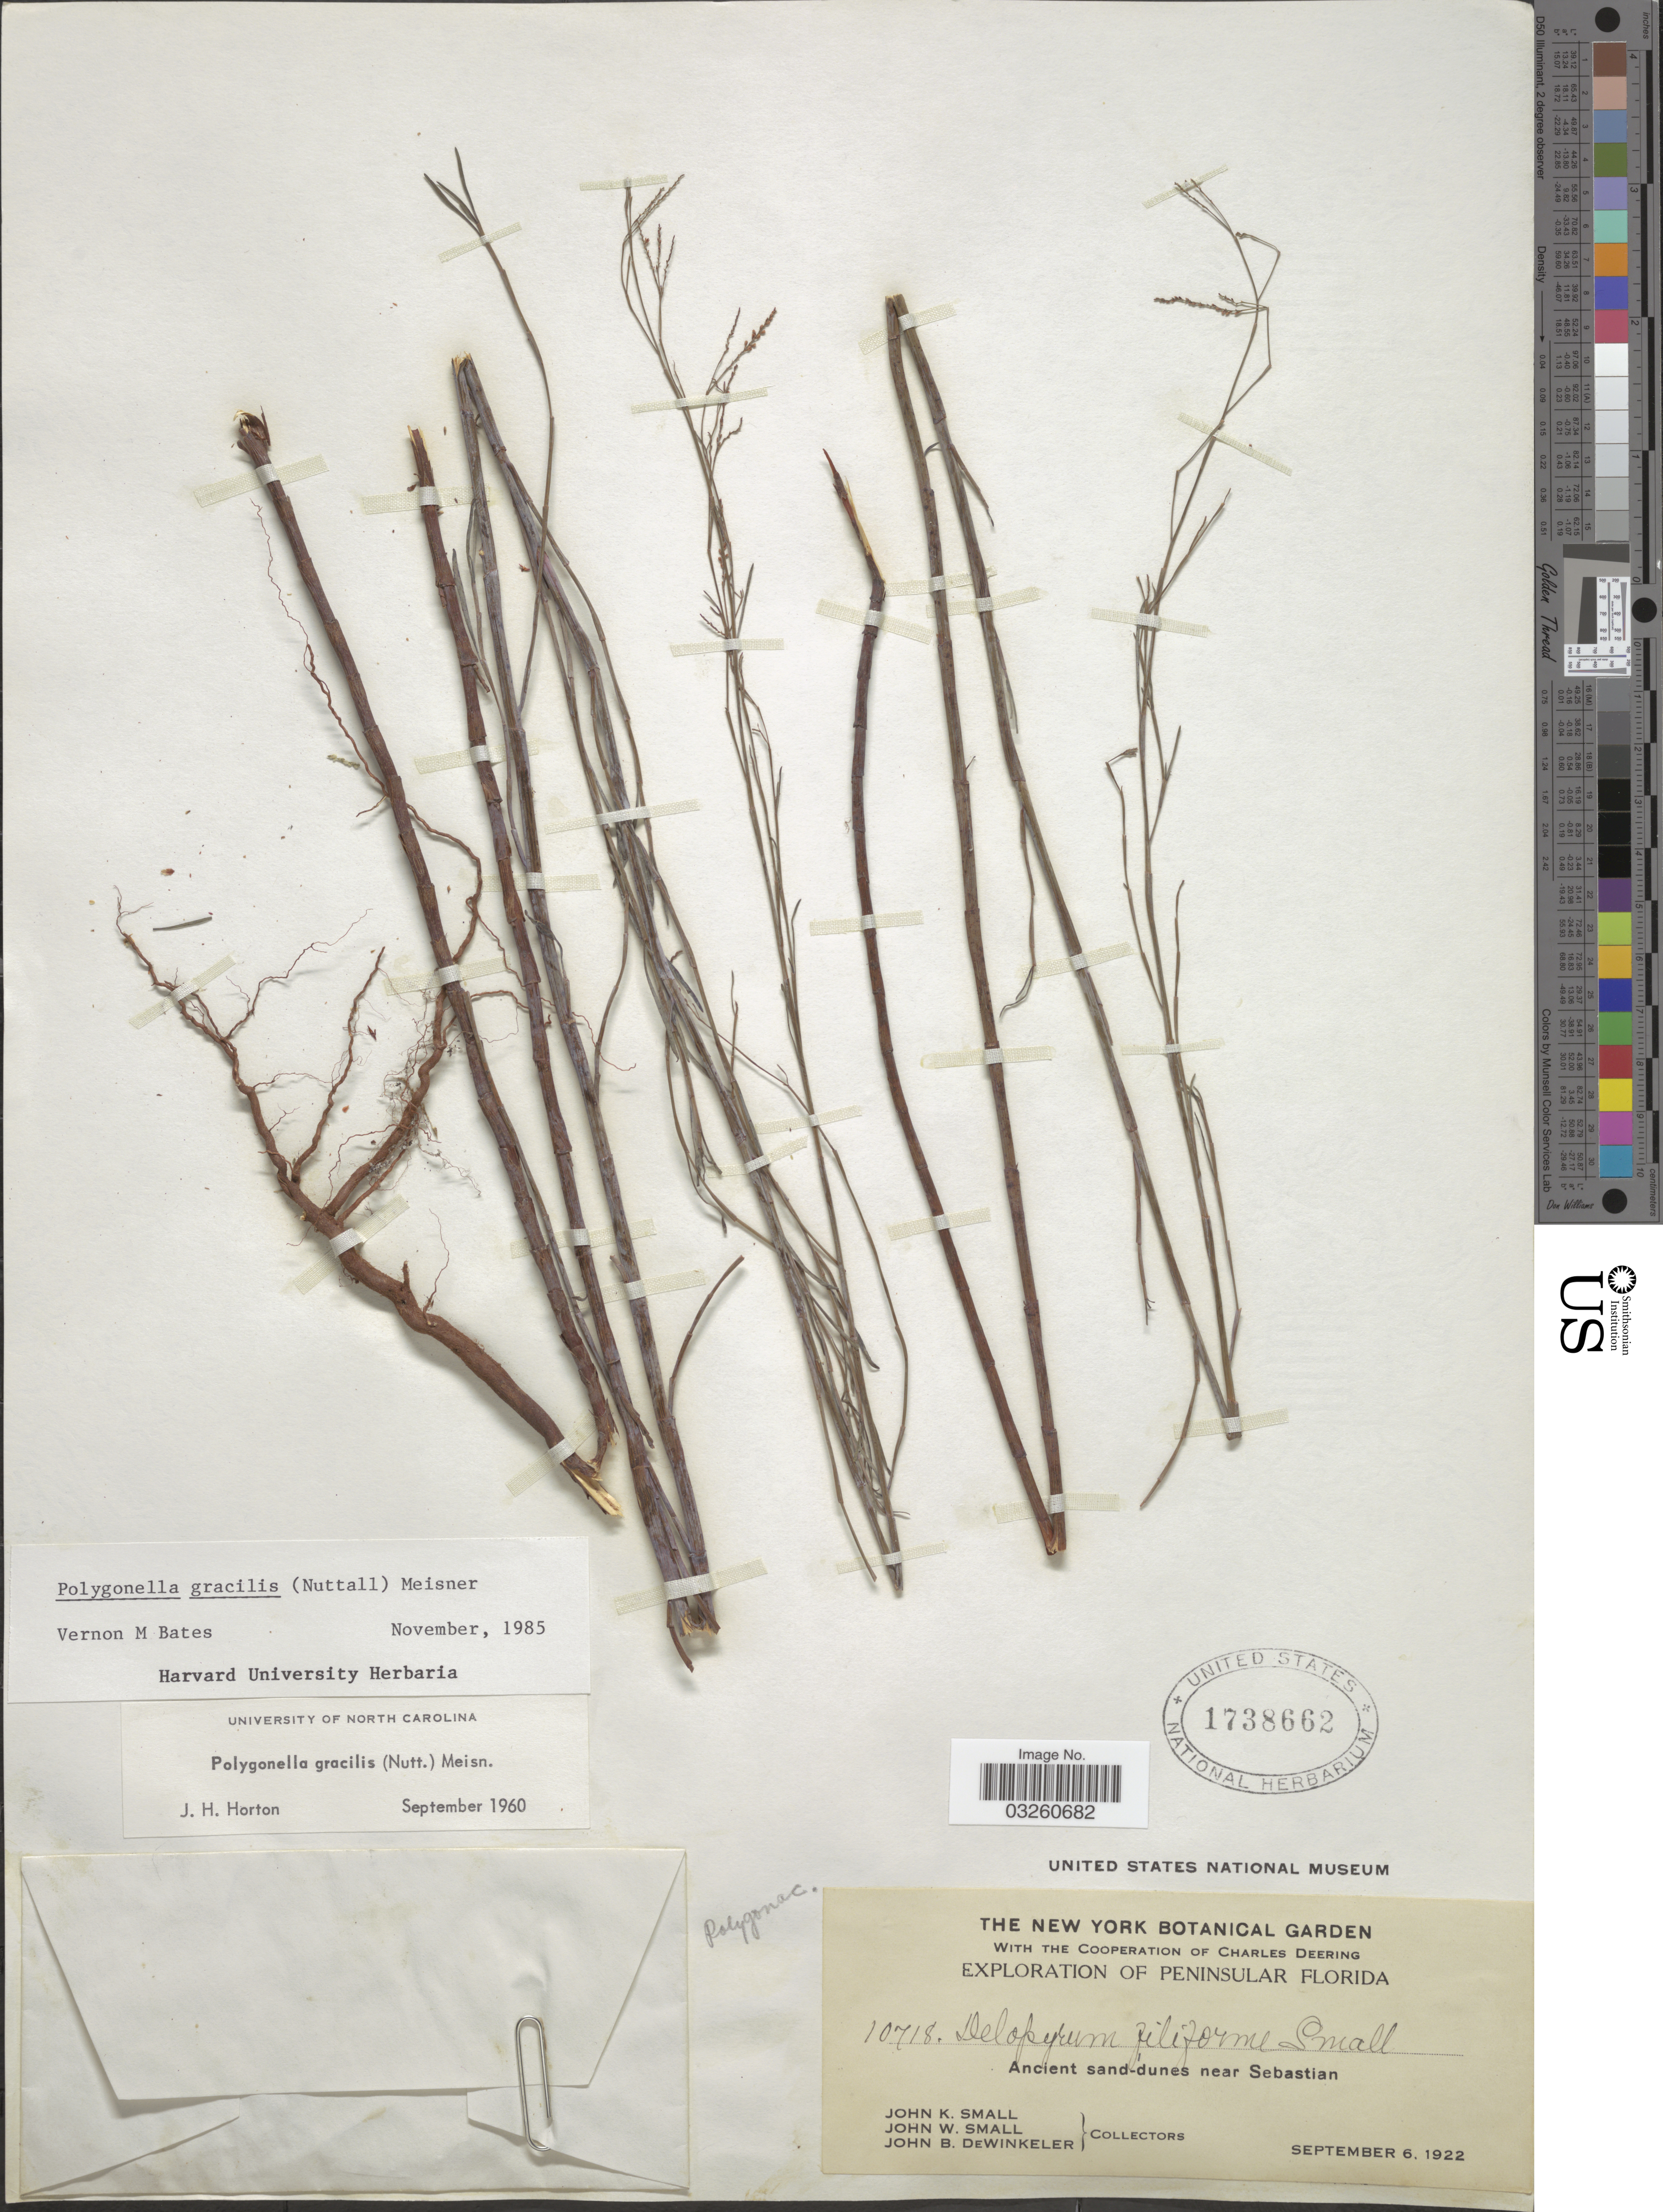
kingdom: Plantae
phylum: Tracheophyta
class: Magnoliopsida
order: Caryophyllales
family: Polygonaceae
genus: Polygonella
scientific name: Polygonella gracilis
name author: (Nutt.) Meisn.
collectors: J. K. Small, J. Small & J. B. Dewinkeler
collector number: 10718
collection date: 1922-09-06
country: United States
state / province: Florida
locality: Peninsular Florida. Ancient sand-dunes near Sebastian.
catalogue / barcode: US 1738662